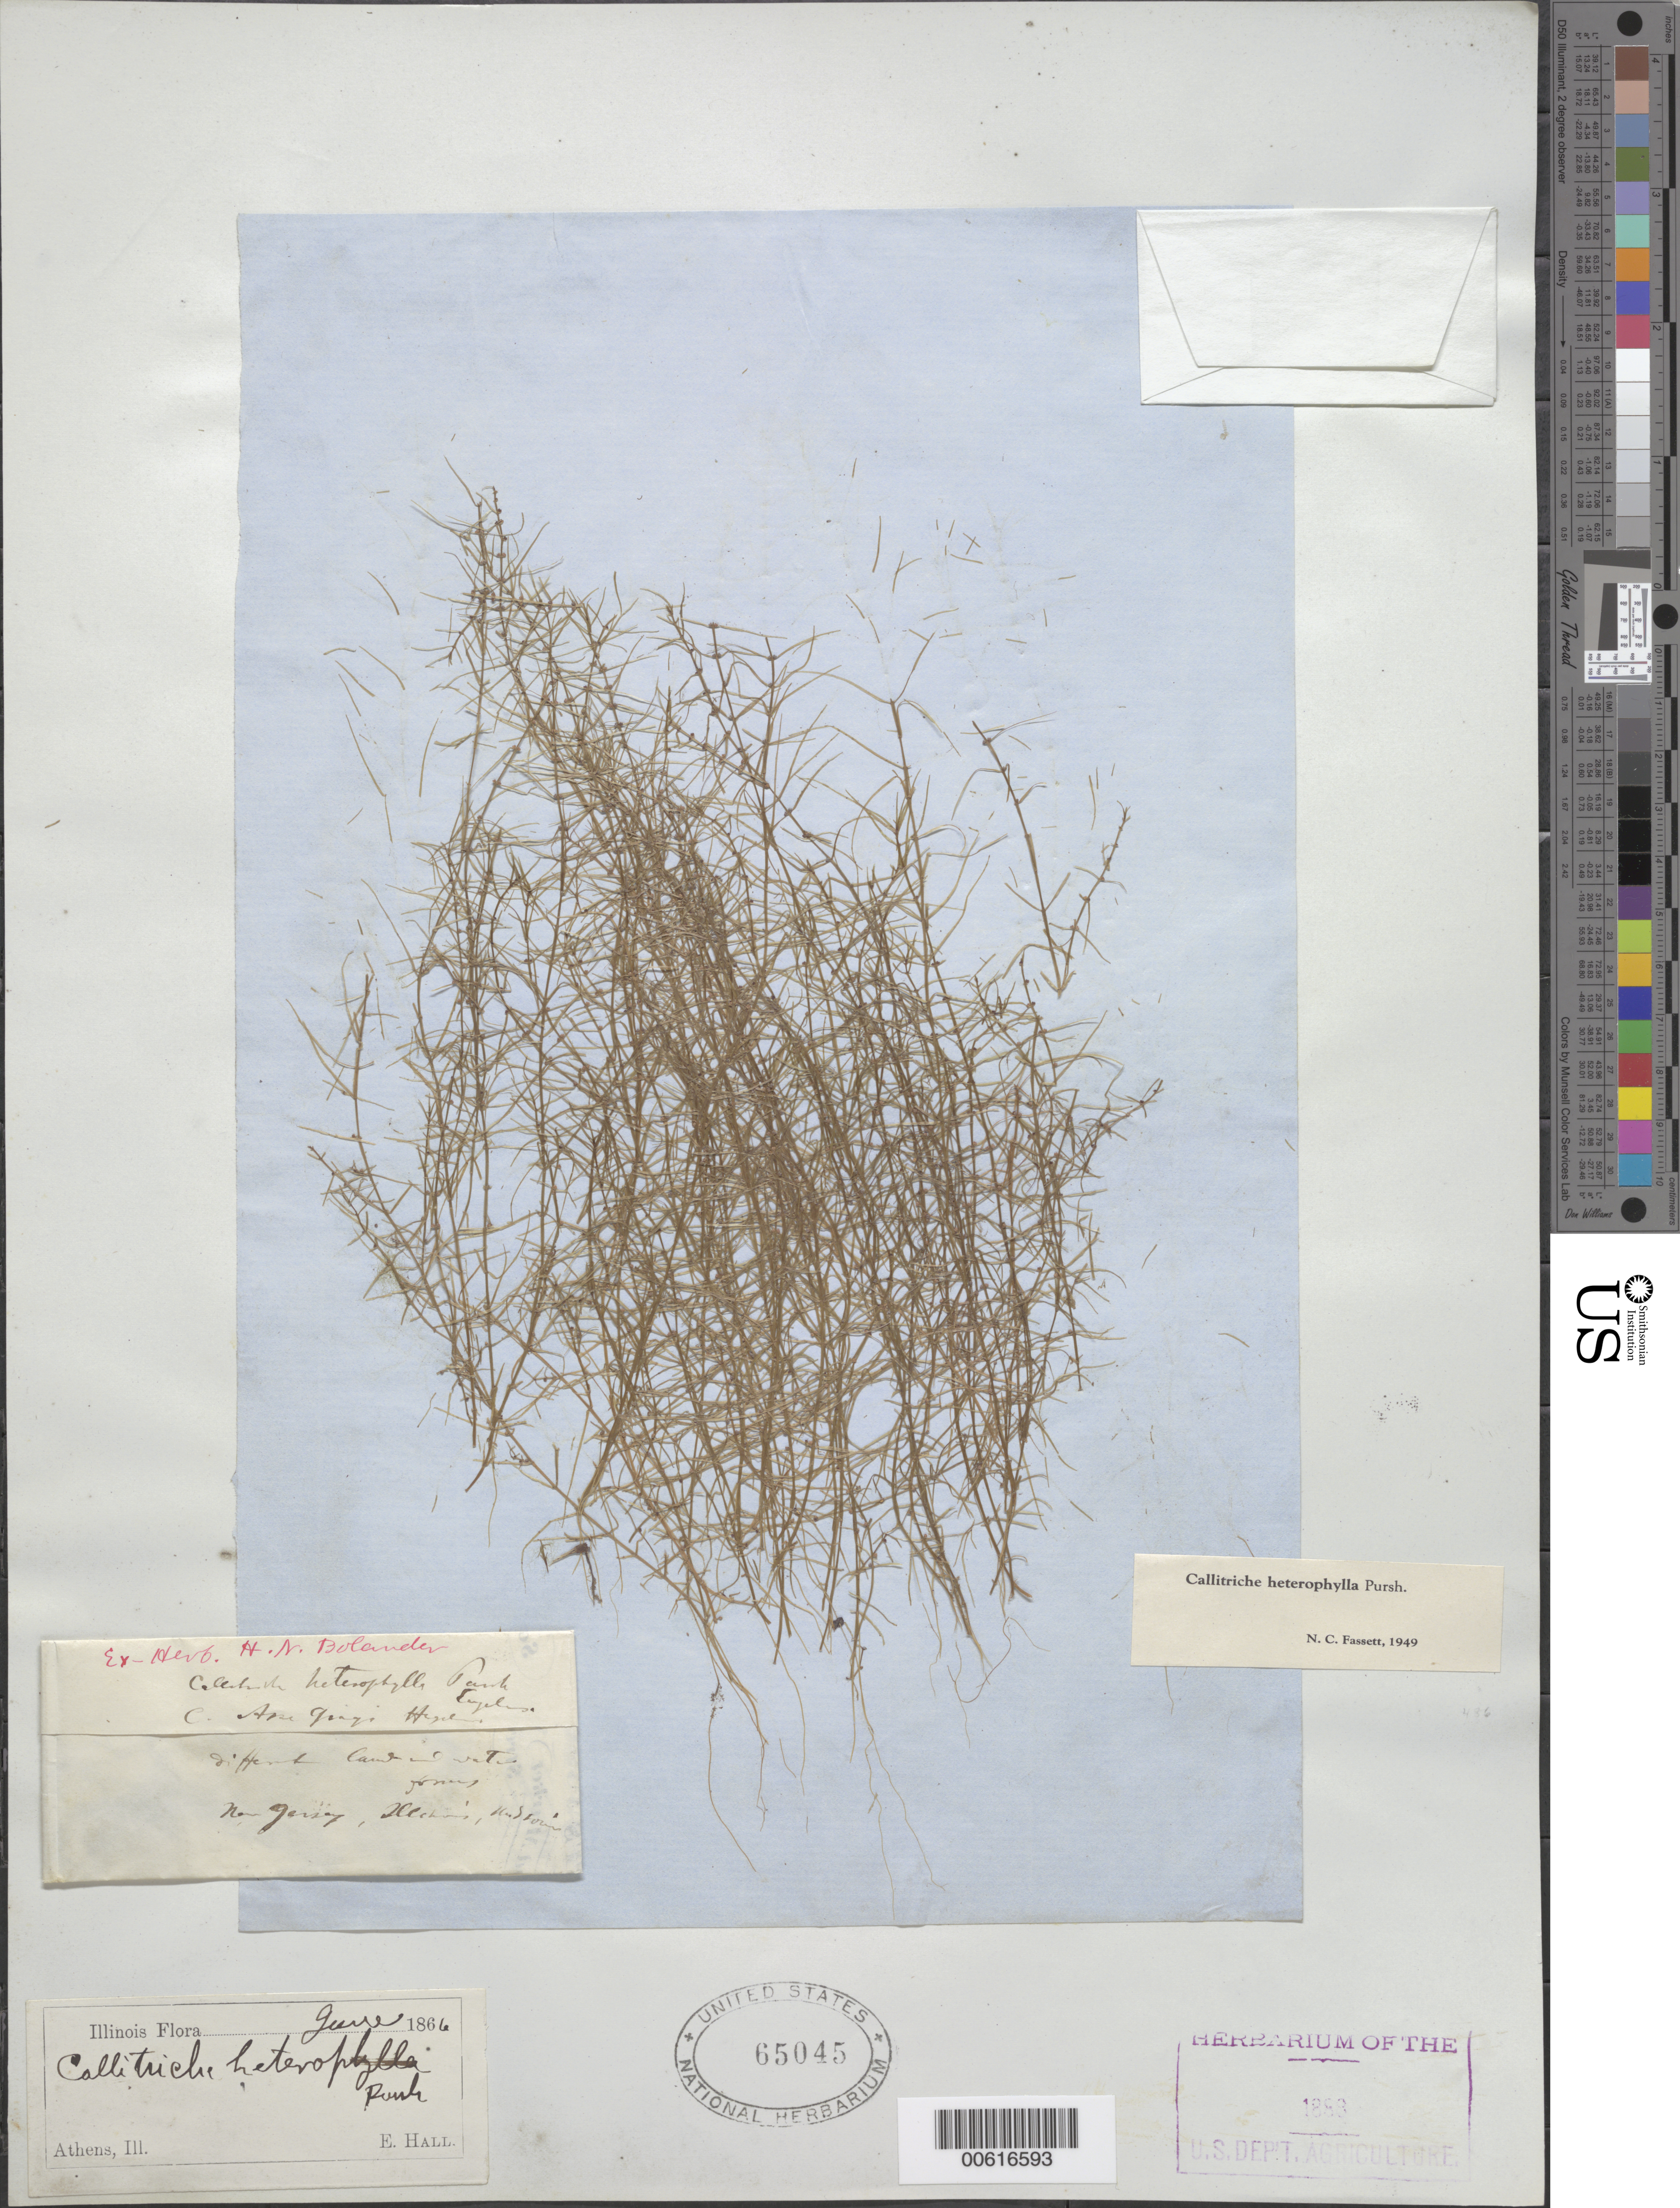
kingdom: Plantae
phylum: Tracheophyta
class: Magnoliopsida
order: Lamiales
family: Plantaginaceae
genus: Callitriche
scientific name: Callitriche heterophylla Pursh emend. Darby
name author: Pursh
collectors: E. Hall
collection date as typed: Jun 1866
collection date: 1866-06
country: United States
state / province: Illinois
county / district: Menard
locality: Athens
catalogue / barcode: US 65045